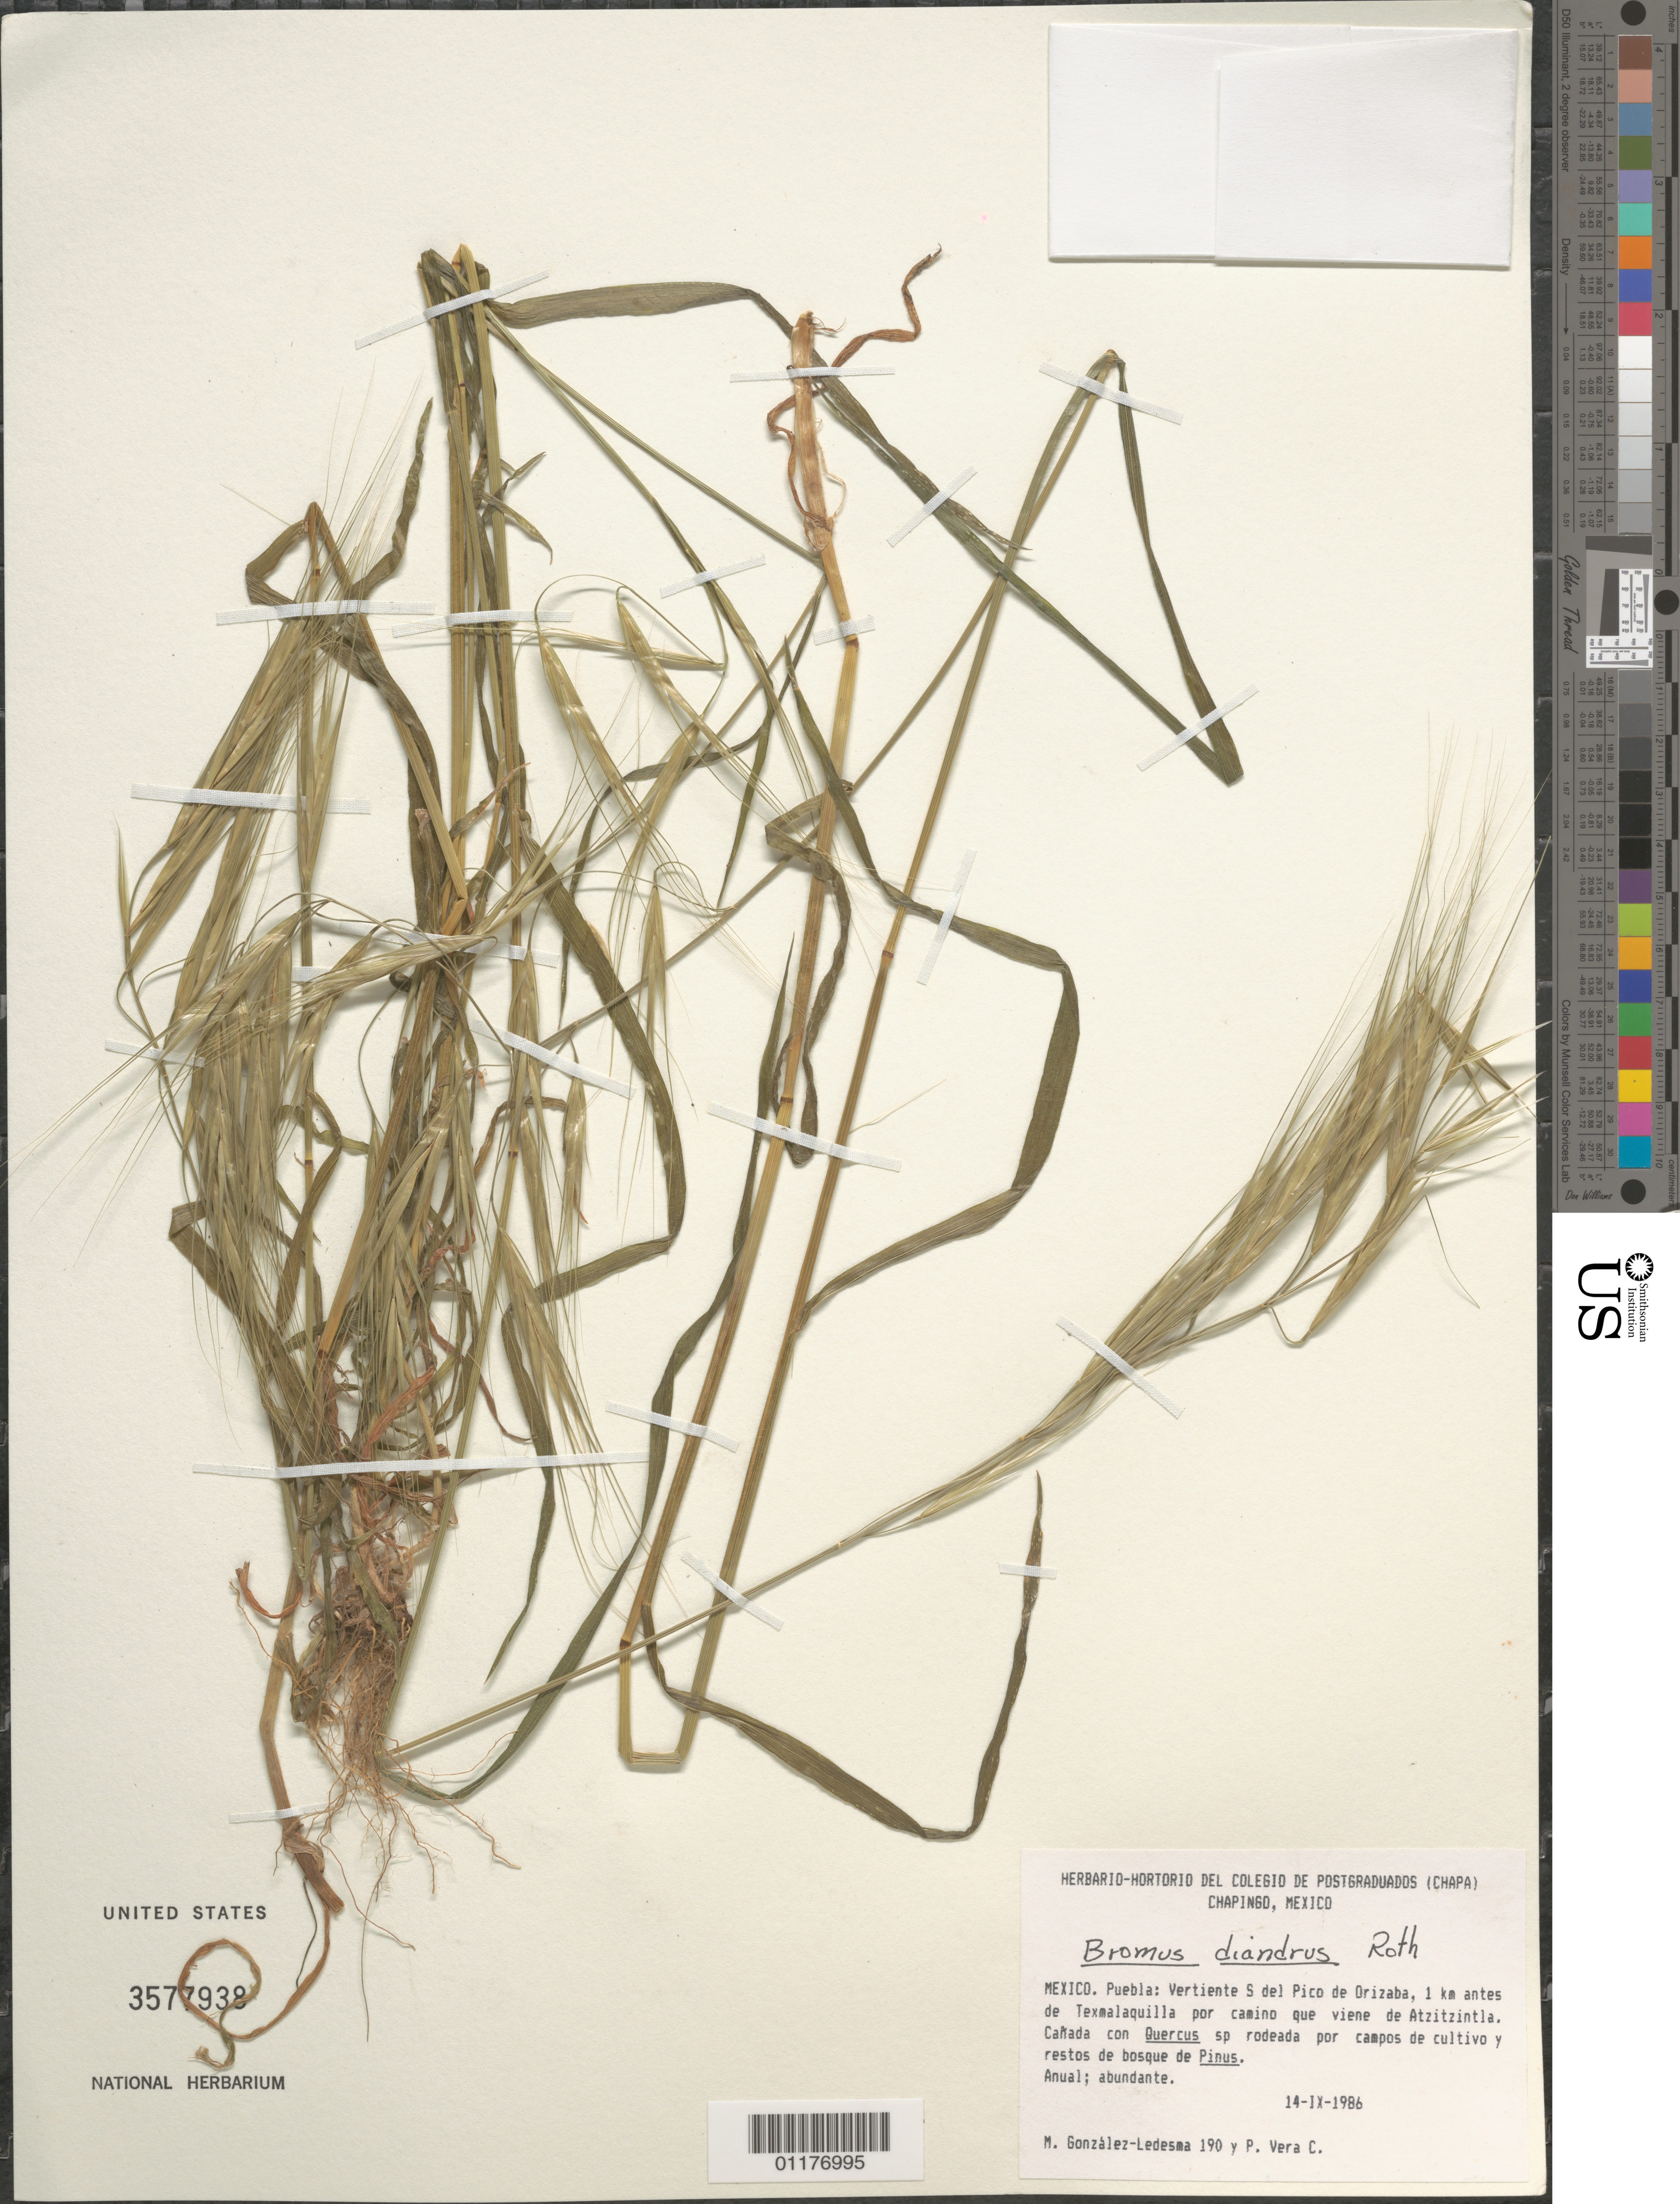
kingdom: Plantae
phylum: Tracheophyta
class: Liliopsida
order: Poales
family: Poaceae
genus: Bromus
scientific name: Bromus diandrus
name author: Roth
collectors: M. González-Ledesma & P. Vera C.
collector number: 190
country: Mexico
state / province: Puebla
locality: Vertiente S of Pico de Orizaba, Texmala2quilla por camino que viene de Atzitzintla.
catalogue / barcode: US 3577938